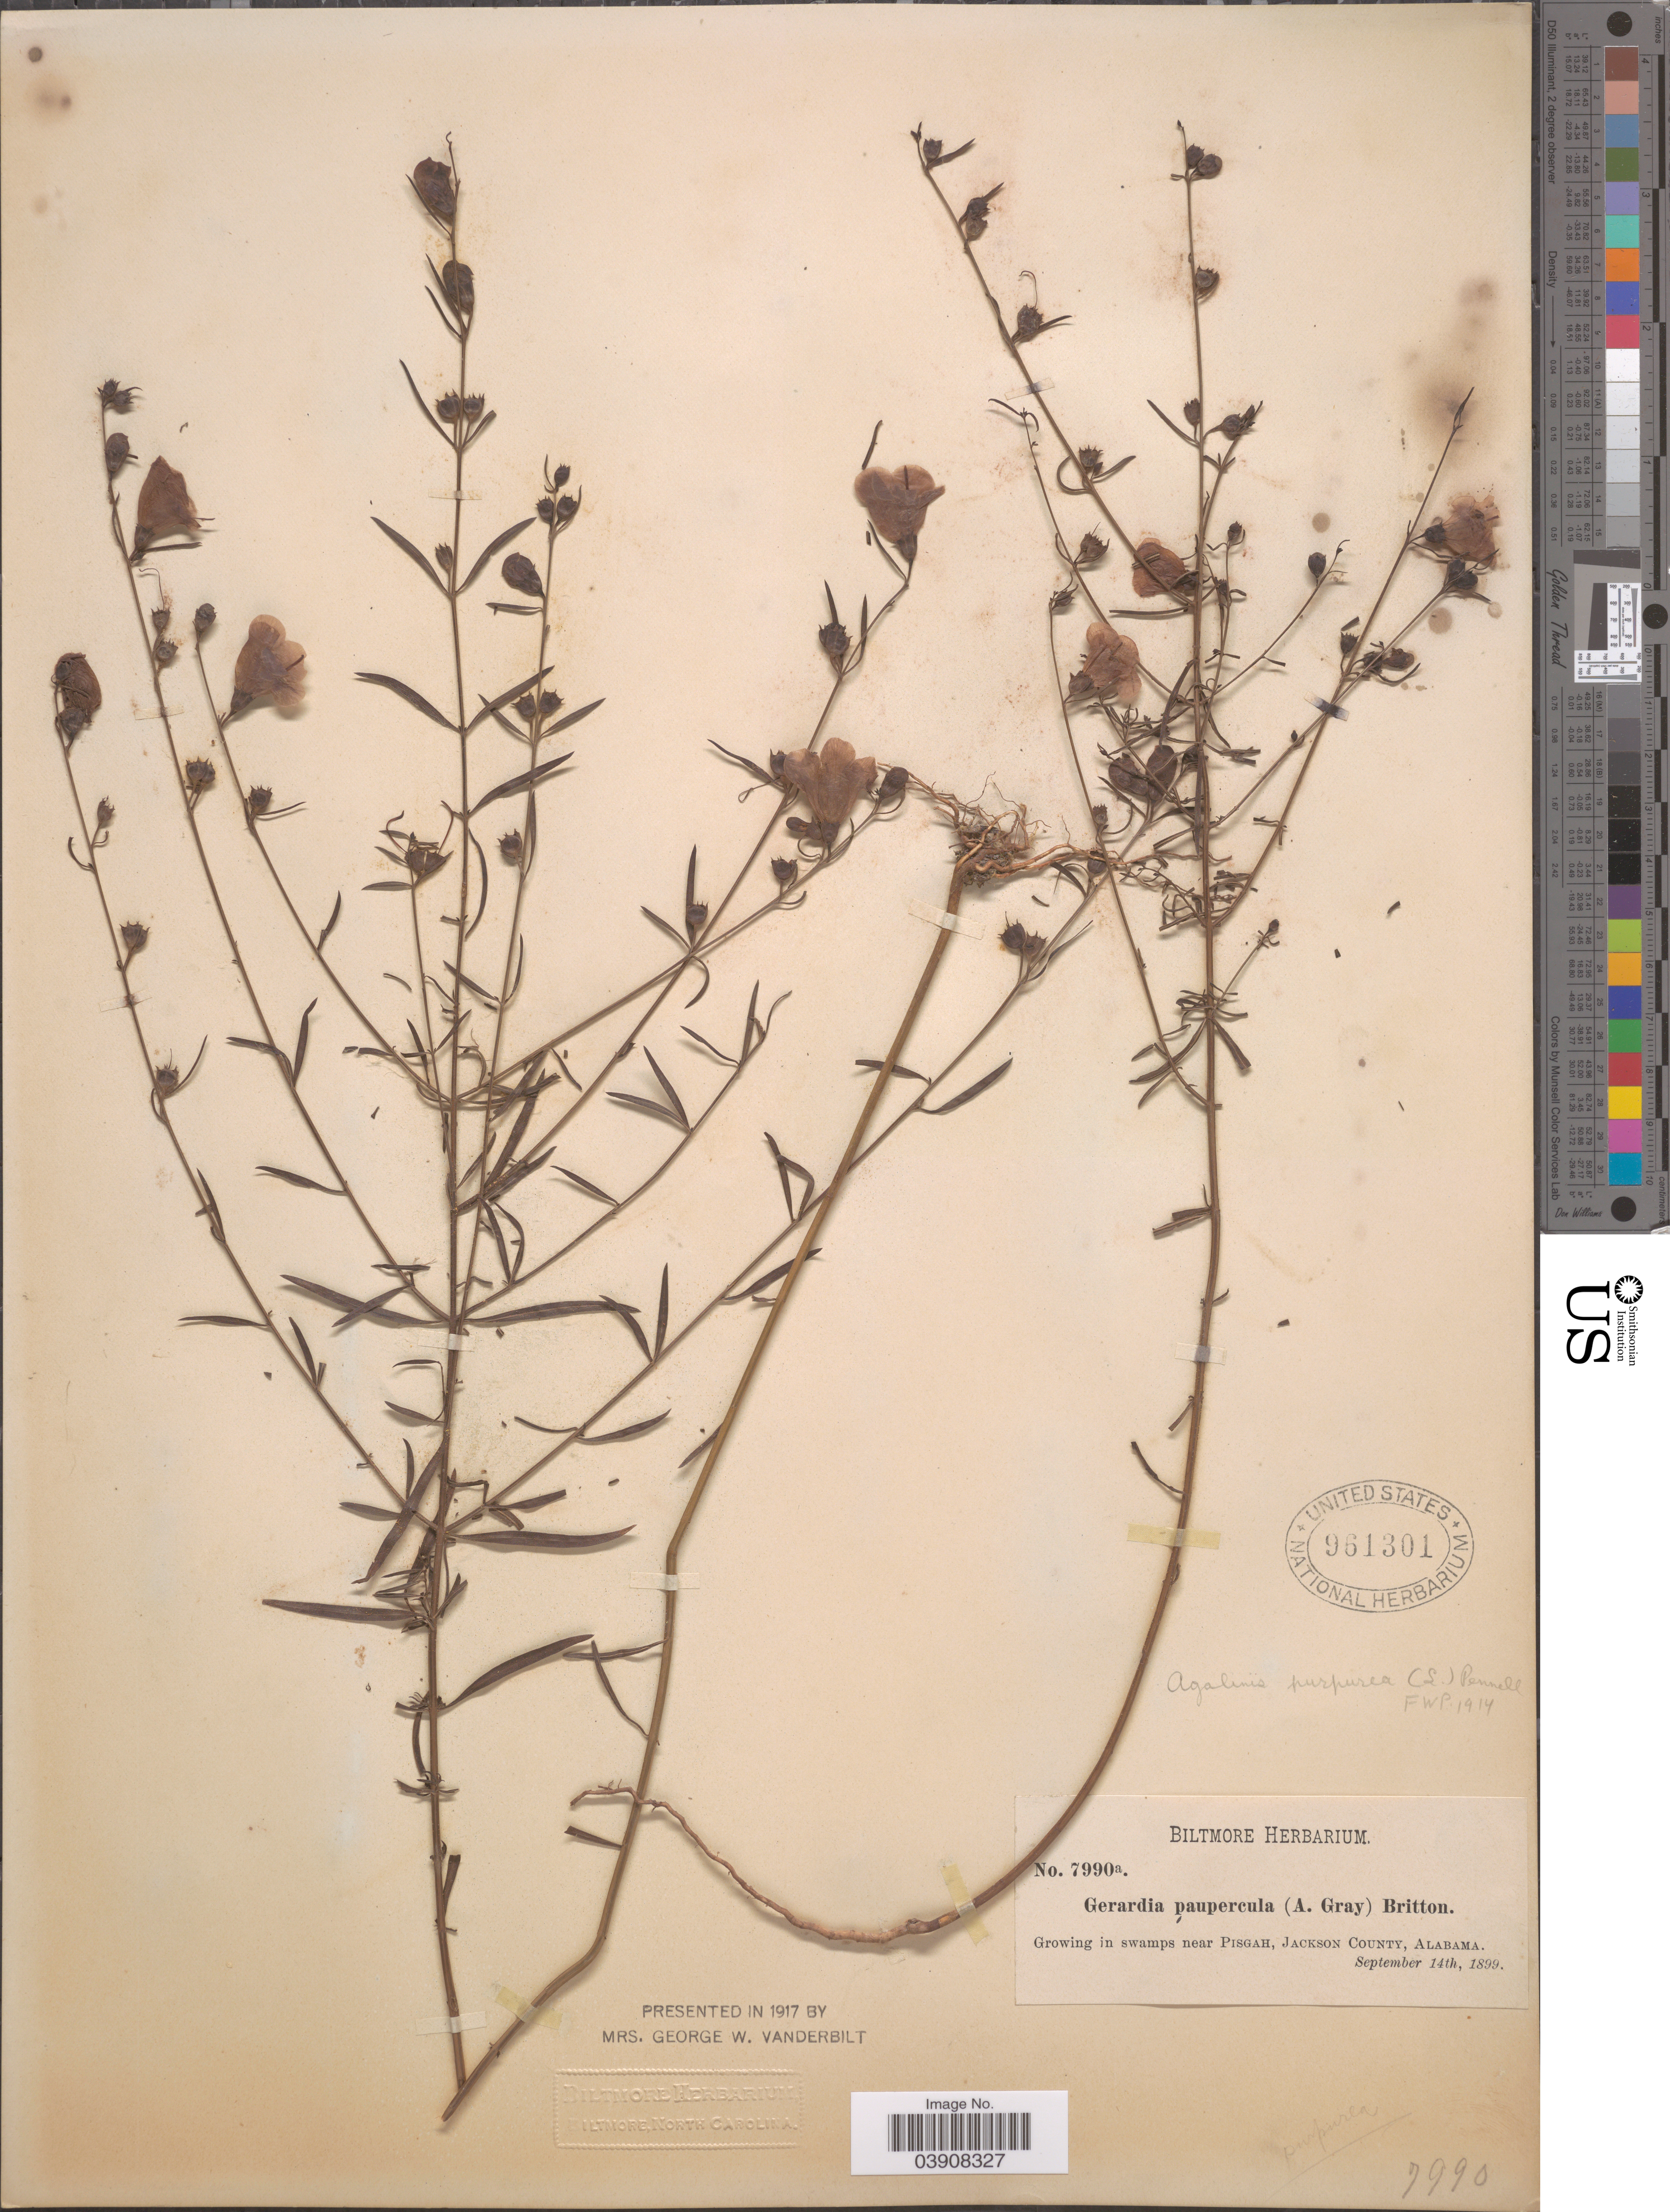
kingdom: Plantae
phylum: Tracheophyta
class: Magnoliopsida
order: Lamiales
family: Orobanchaceae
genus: Agalinis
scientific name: Agalinis purpurea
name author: (L.) Pennell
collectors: ex herb. Biltmore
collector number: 7990a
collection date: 1899-09-14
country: United States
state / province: Alabama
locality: In swamps near Pisgah, Jackson County.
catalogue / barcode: US 961301